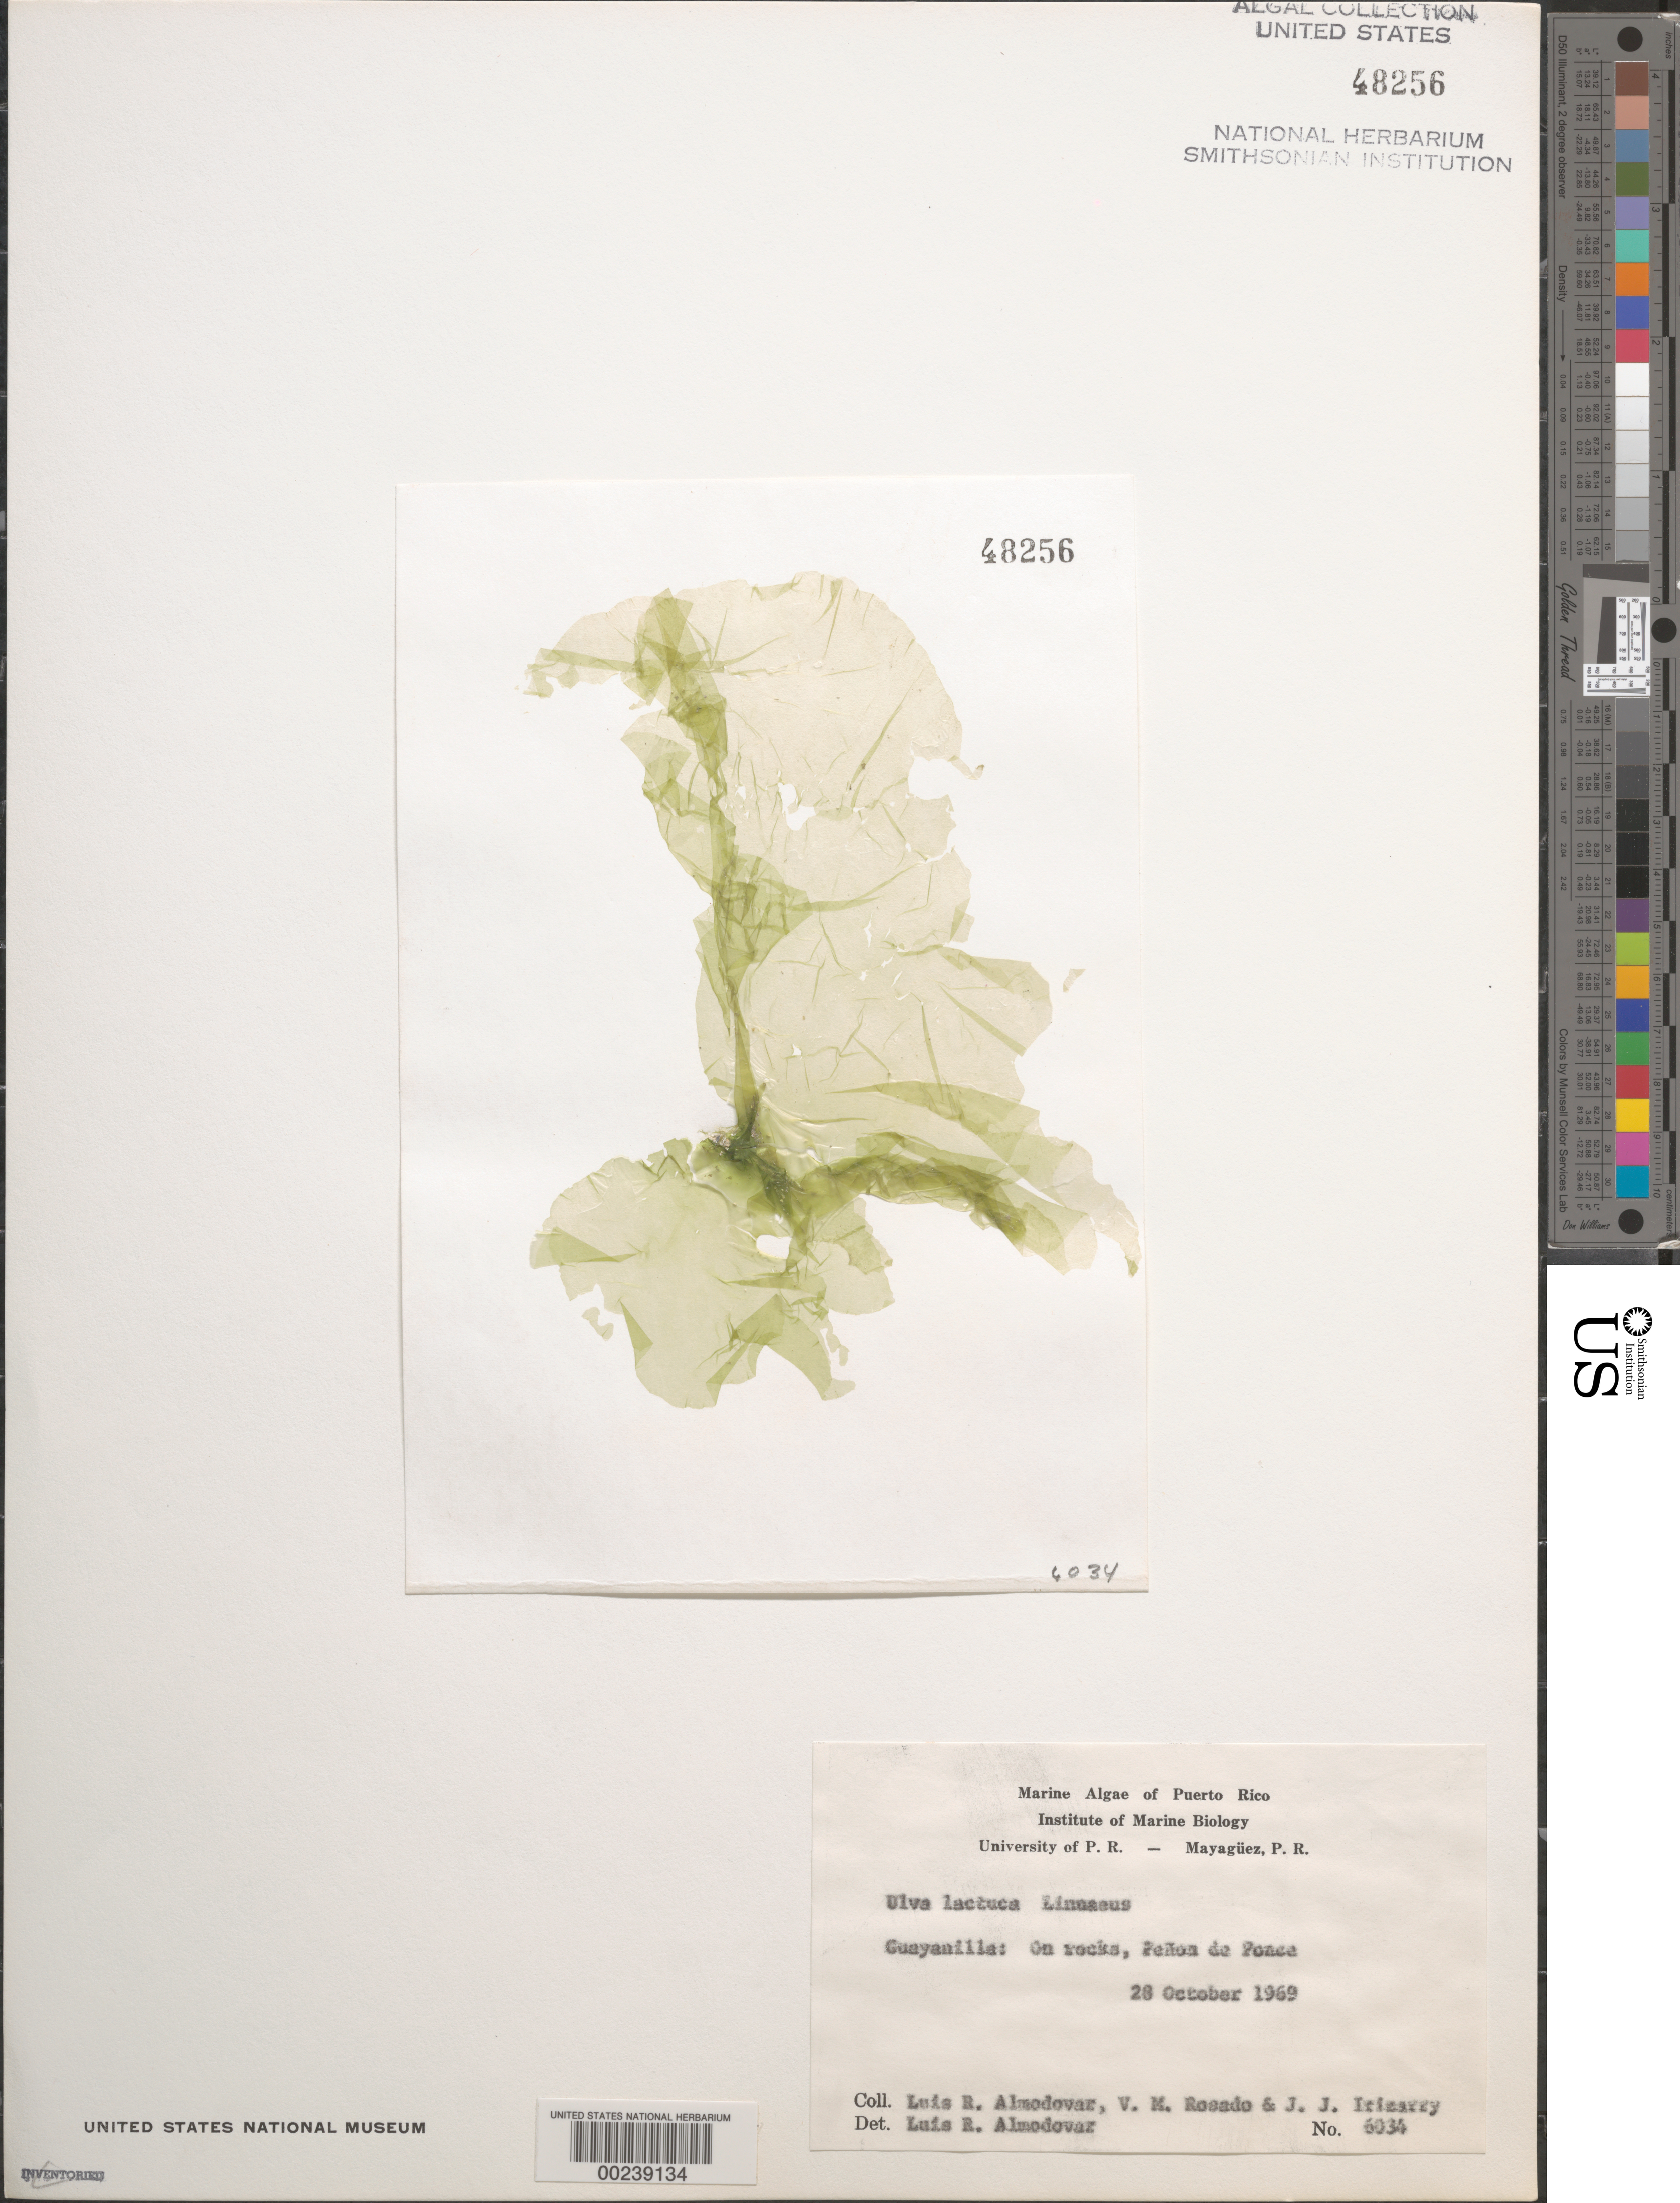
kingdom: Plantae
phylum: Chlorophyta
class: Ulvophyceae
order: Ulvales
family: Ulvaceae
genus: Ulva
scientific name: Ulva lactuca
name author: L.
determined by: Almodovar, L. R.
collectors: L. Almodovar, V. Rosado & J. Irizarry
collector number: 6034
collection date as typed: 28 Oct 1969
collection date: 1969-10-28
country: Puerto Rico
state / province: Guayanilla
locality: Penon de ponce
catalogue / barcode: US 48256